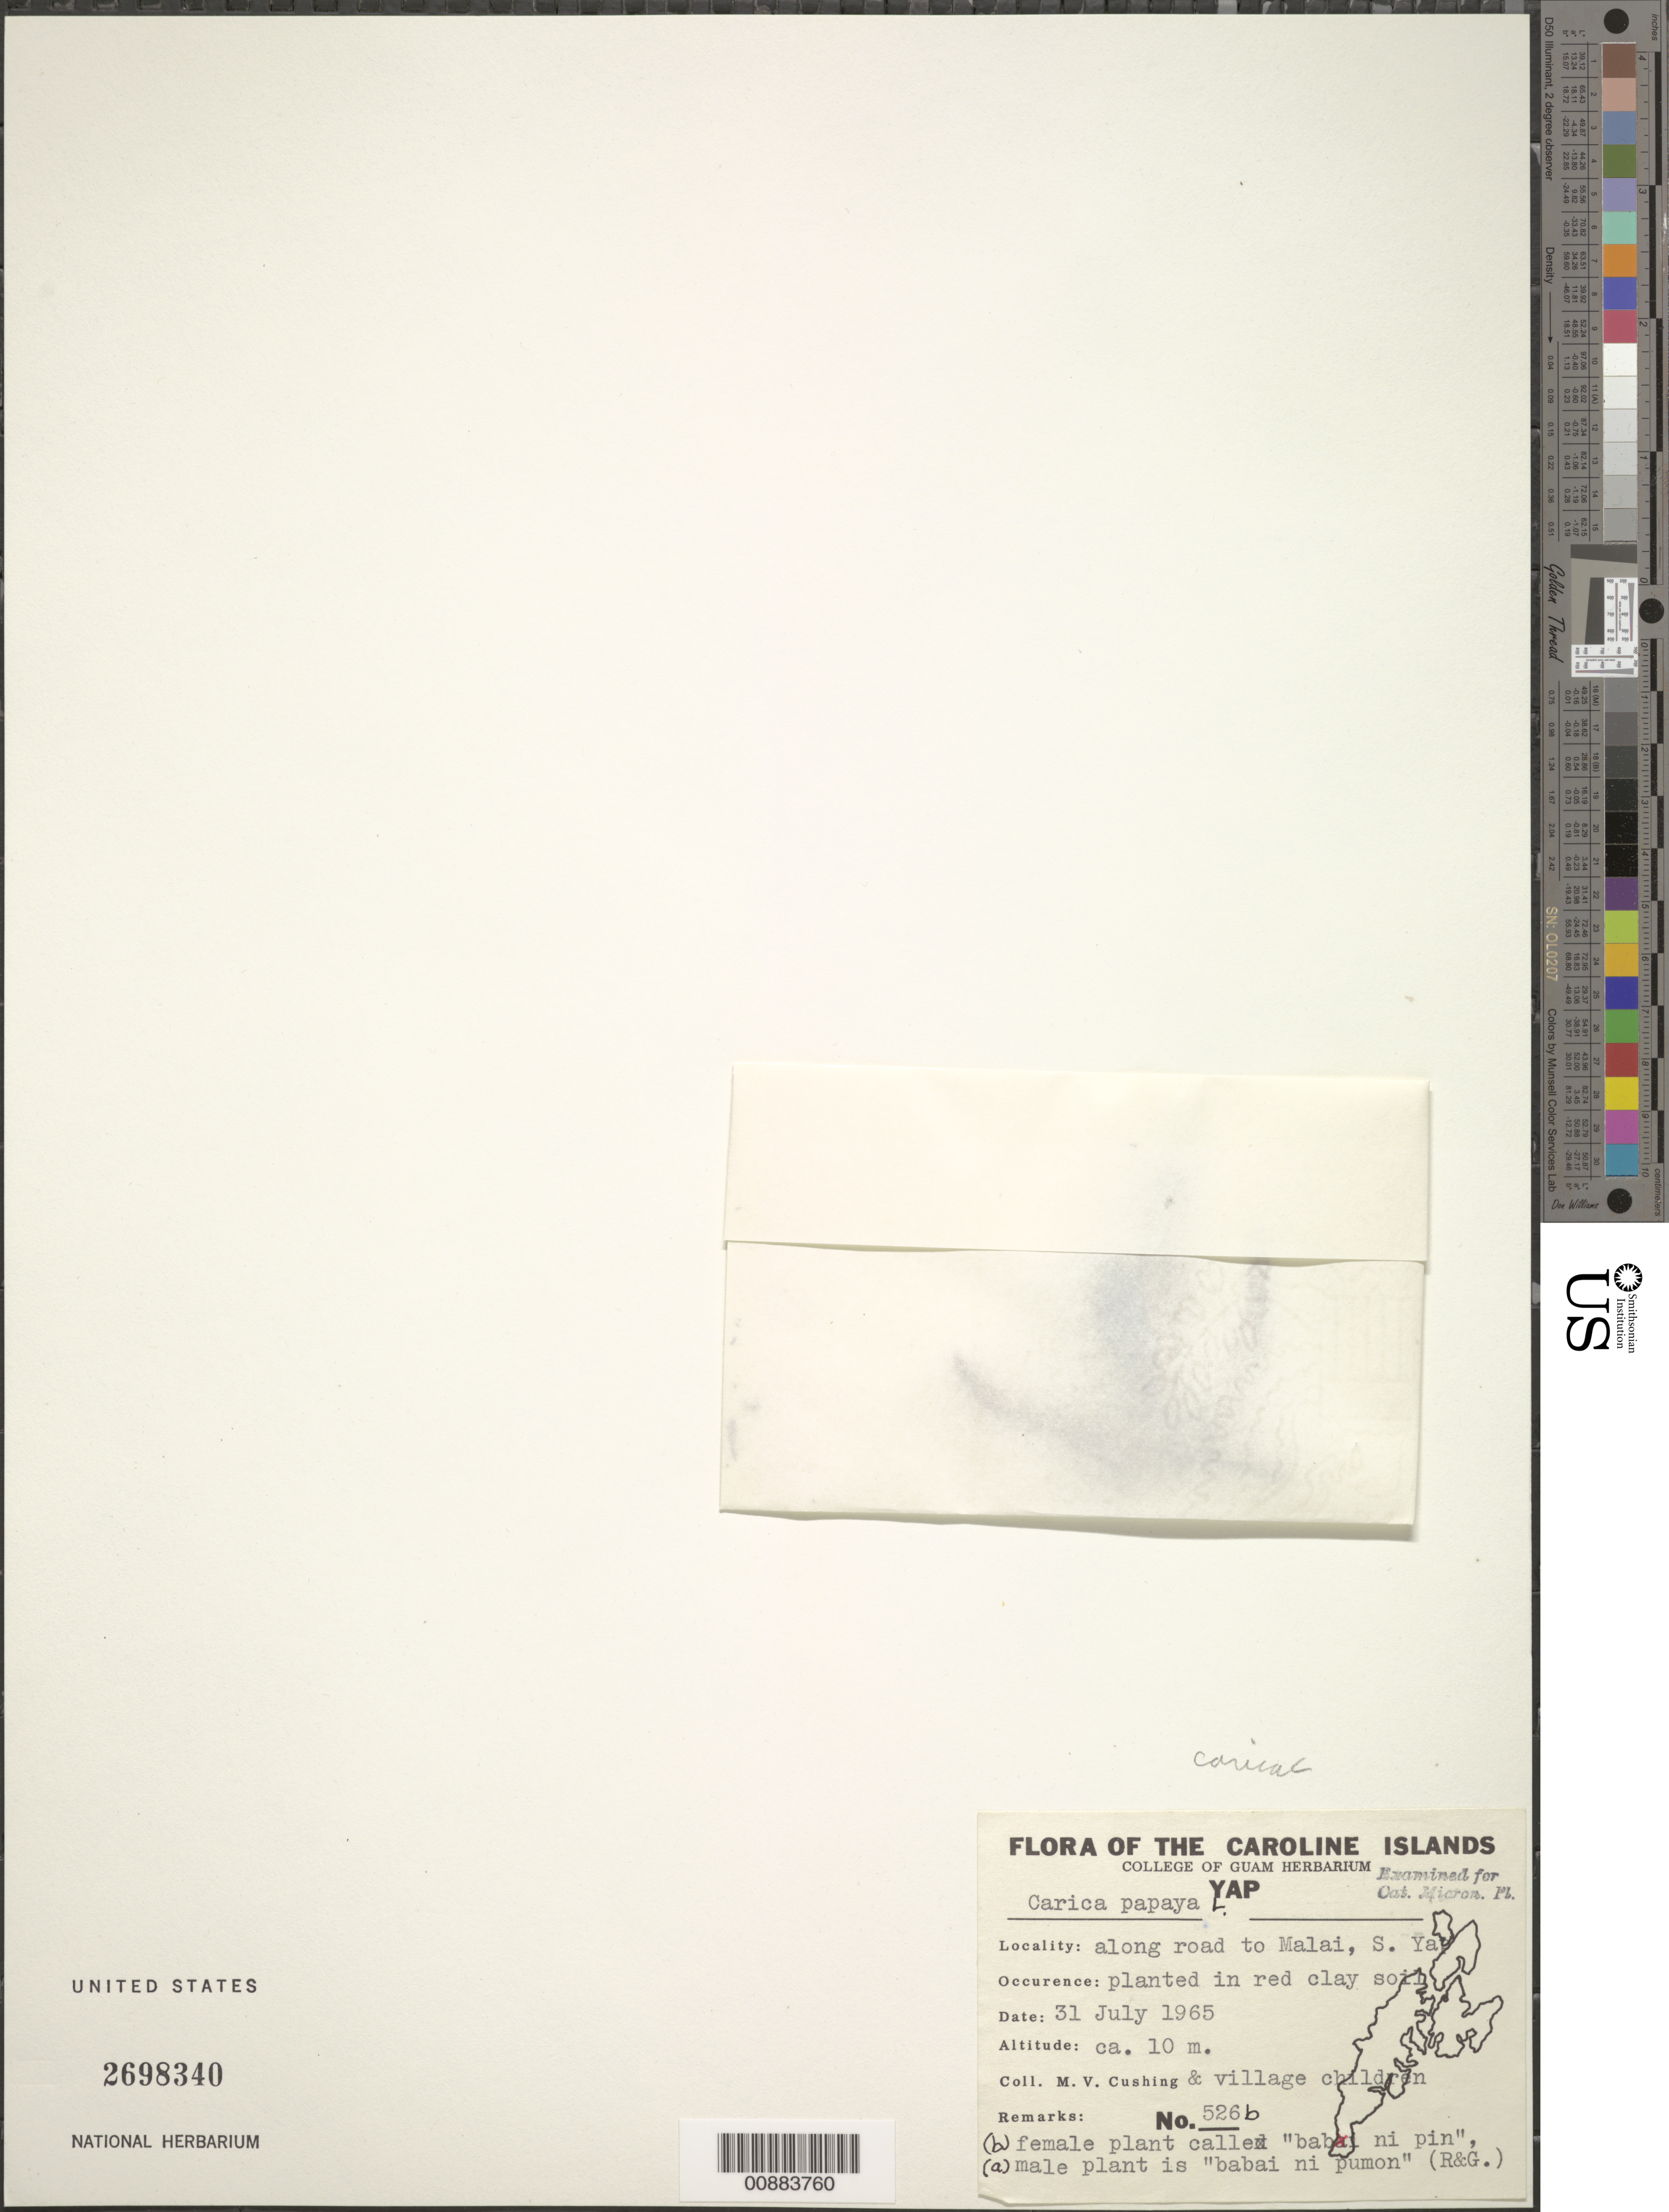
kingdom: Plantae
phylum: Tracheophyta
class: Magnoliopsida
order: Brassicales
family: Caricaceae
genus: Carica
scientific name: Carica papaya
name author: L.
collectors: M. V. Cushing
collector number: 526 b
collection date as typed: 31 Jul 1965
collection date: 1965-07-31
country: Micronesia, Federated States of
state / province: Yap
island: Yap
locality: S Yap, along road to Malai.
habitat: Planted in red clay soil.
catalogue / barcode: US 2698340